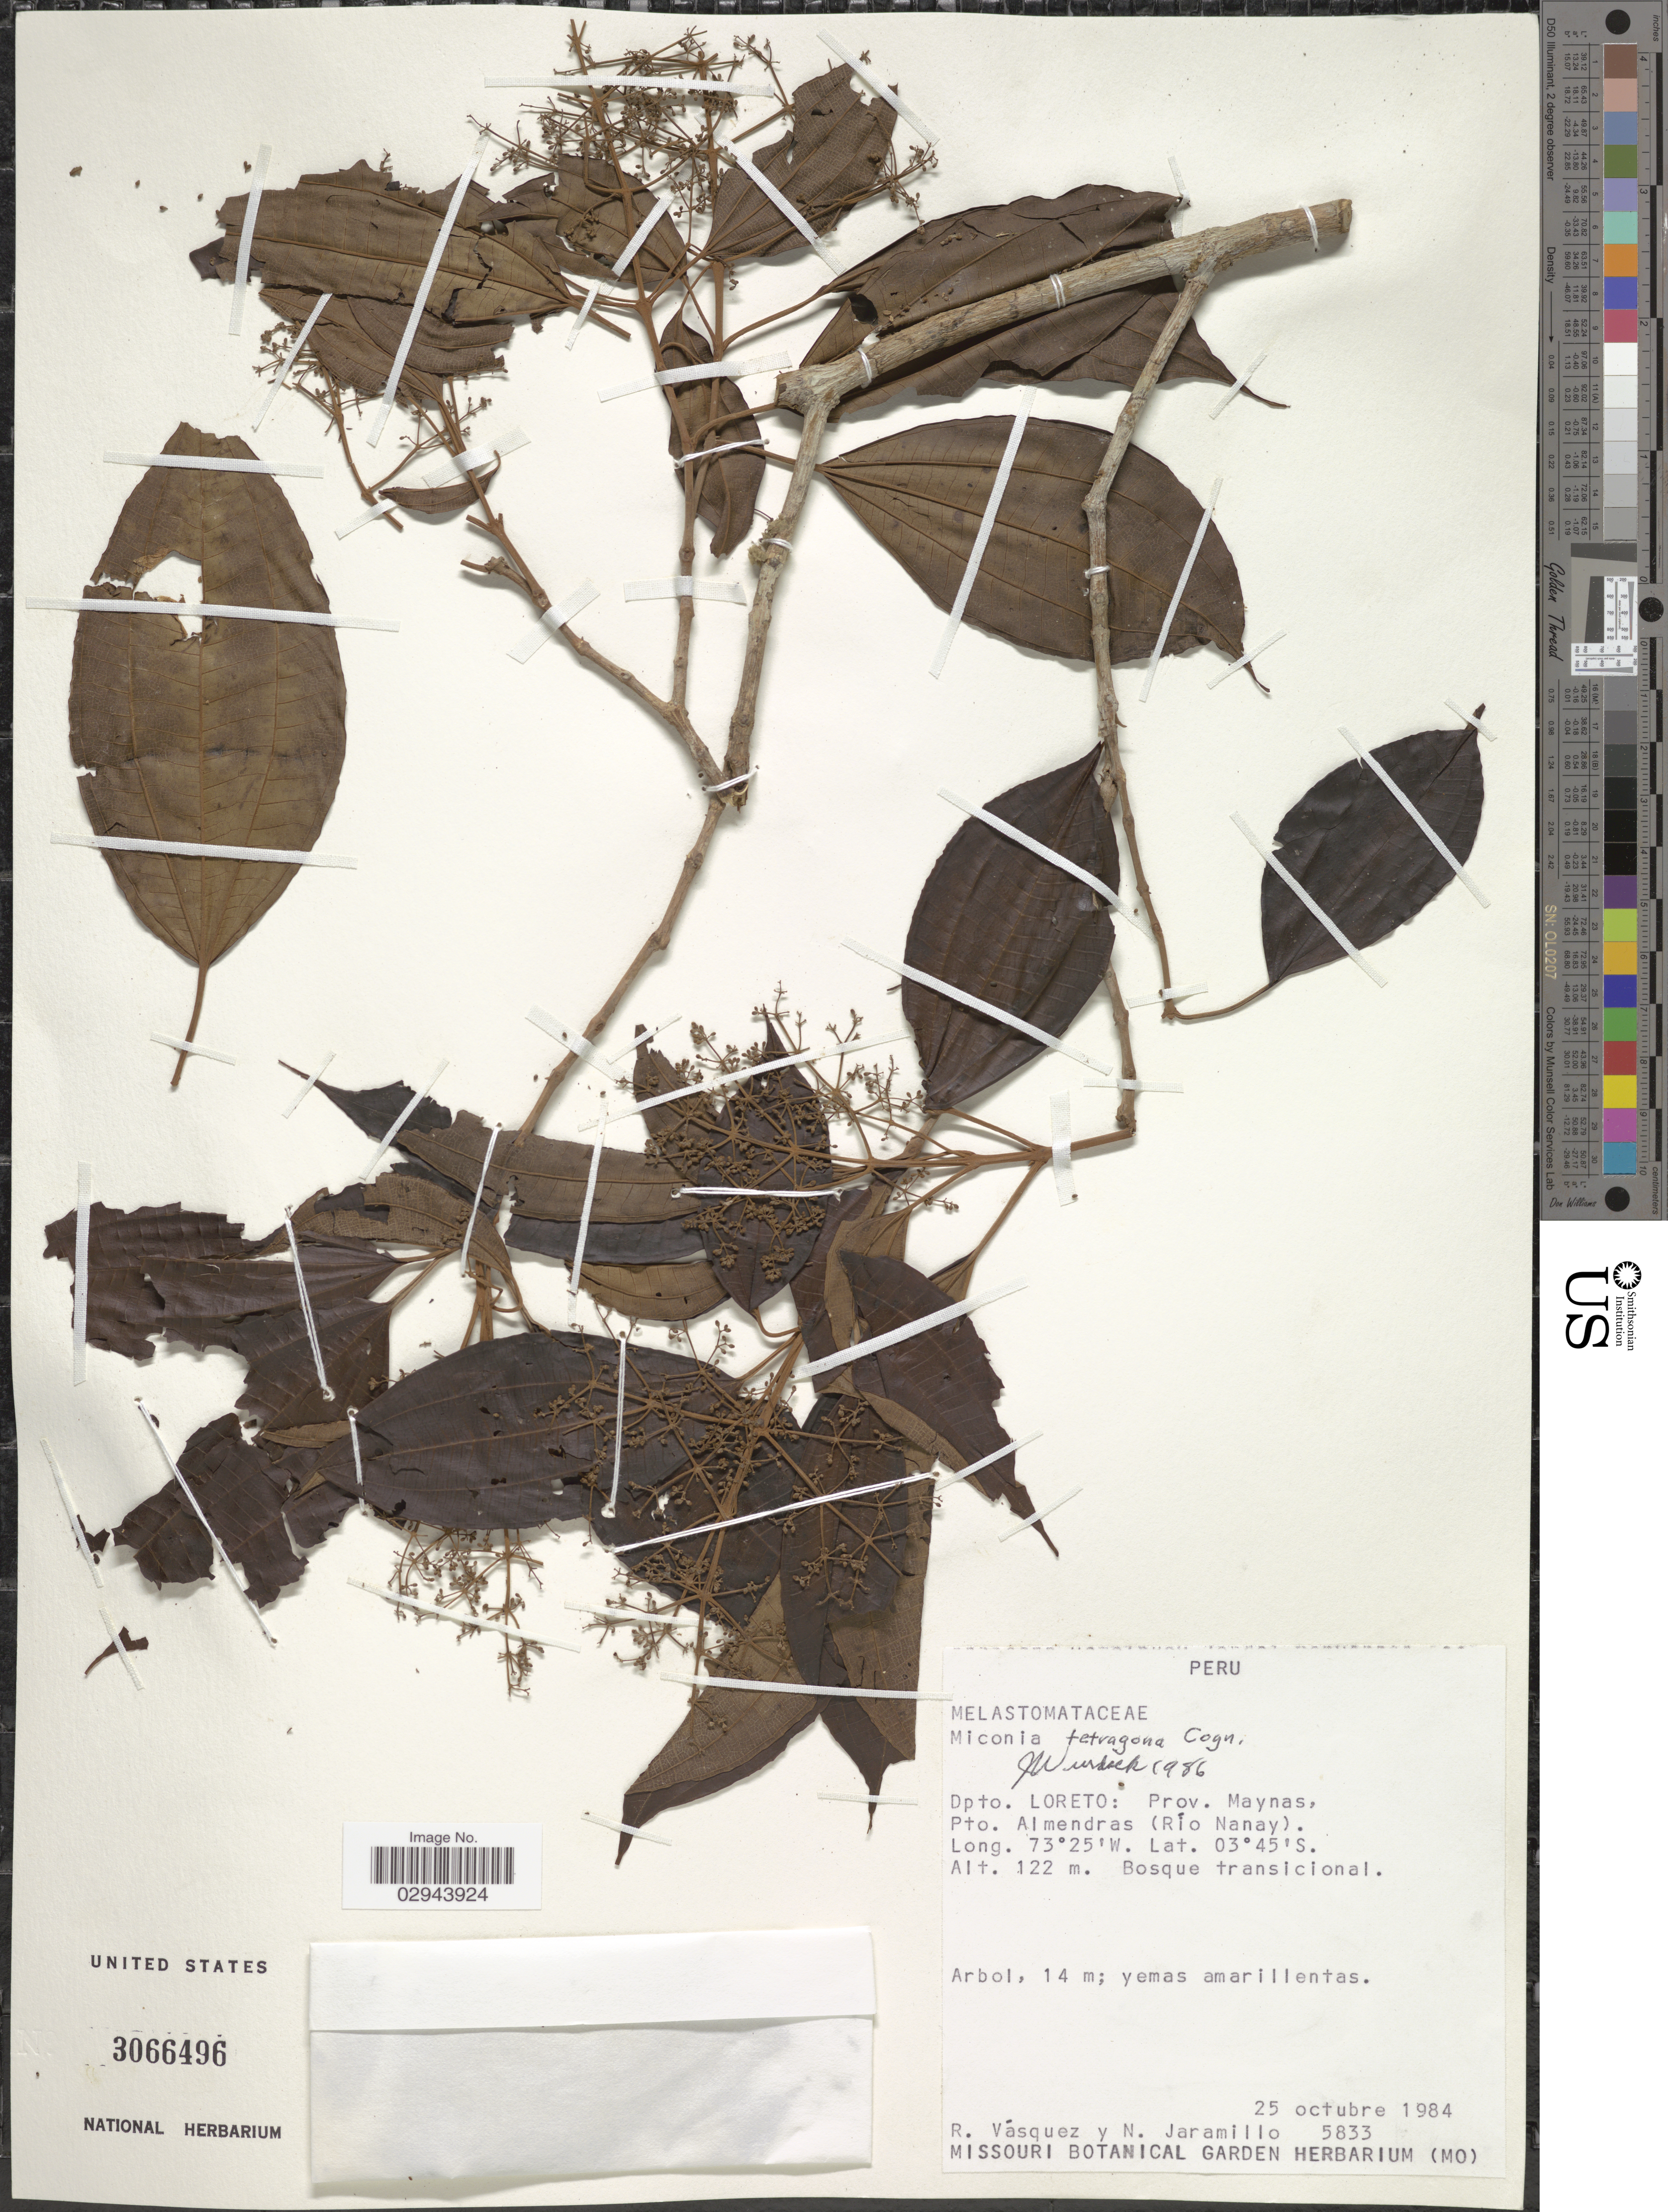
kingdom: Plantae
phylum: Tracheophyta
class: Magnoliopsida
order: Myrtales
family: Melastomataceae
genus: Miconia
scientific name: Miconia tetragona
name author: Cogn.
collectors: R. Vásquez & N. Jaramillo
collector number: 5833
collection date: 1984-10-25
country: Peru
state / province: Loreto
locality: Dpto. Loreto, Prov. Maynas, Pto. Almendras (Río Nanay).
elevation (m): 122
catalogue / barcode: US 3066496